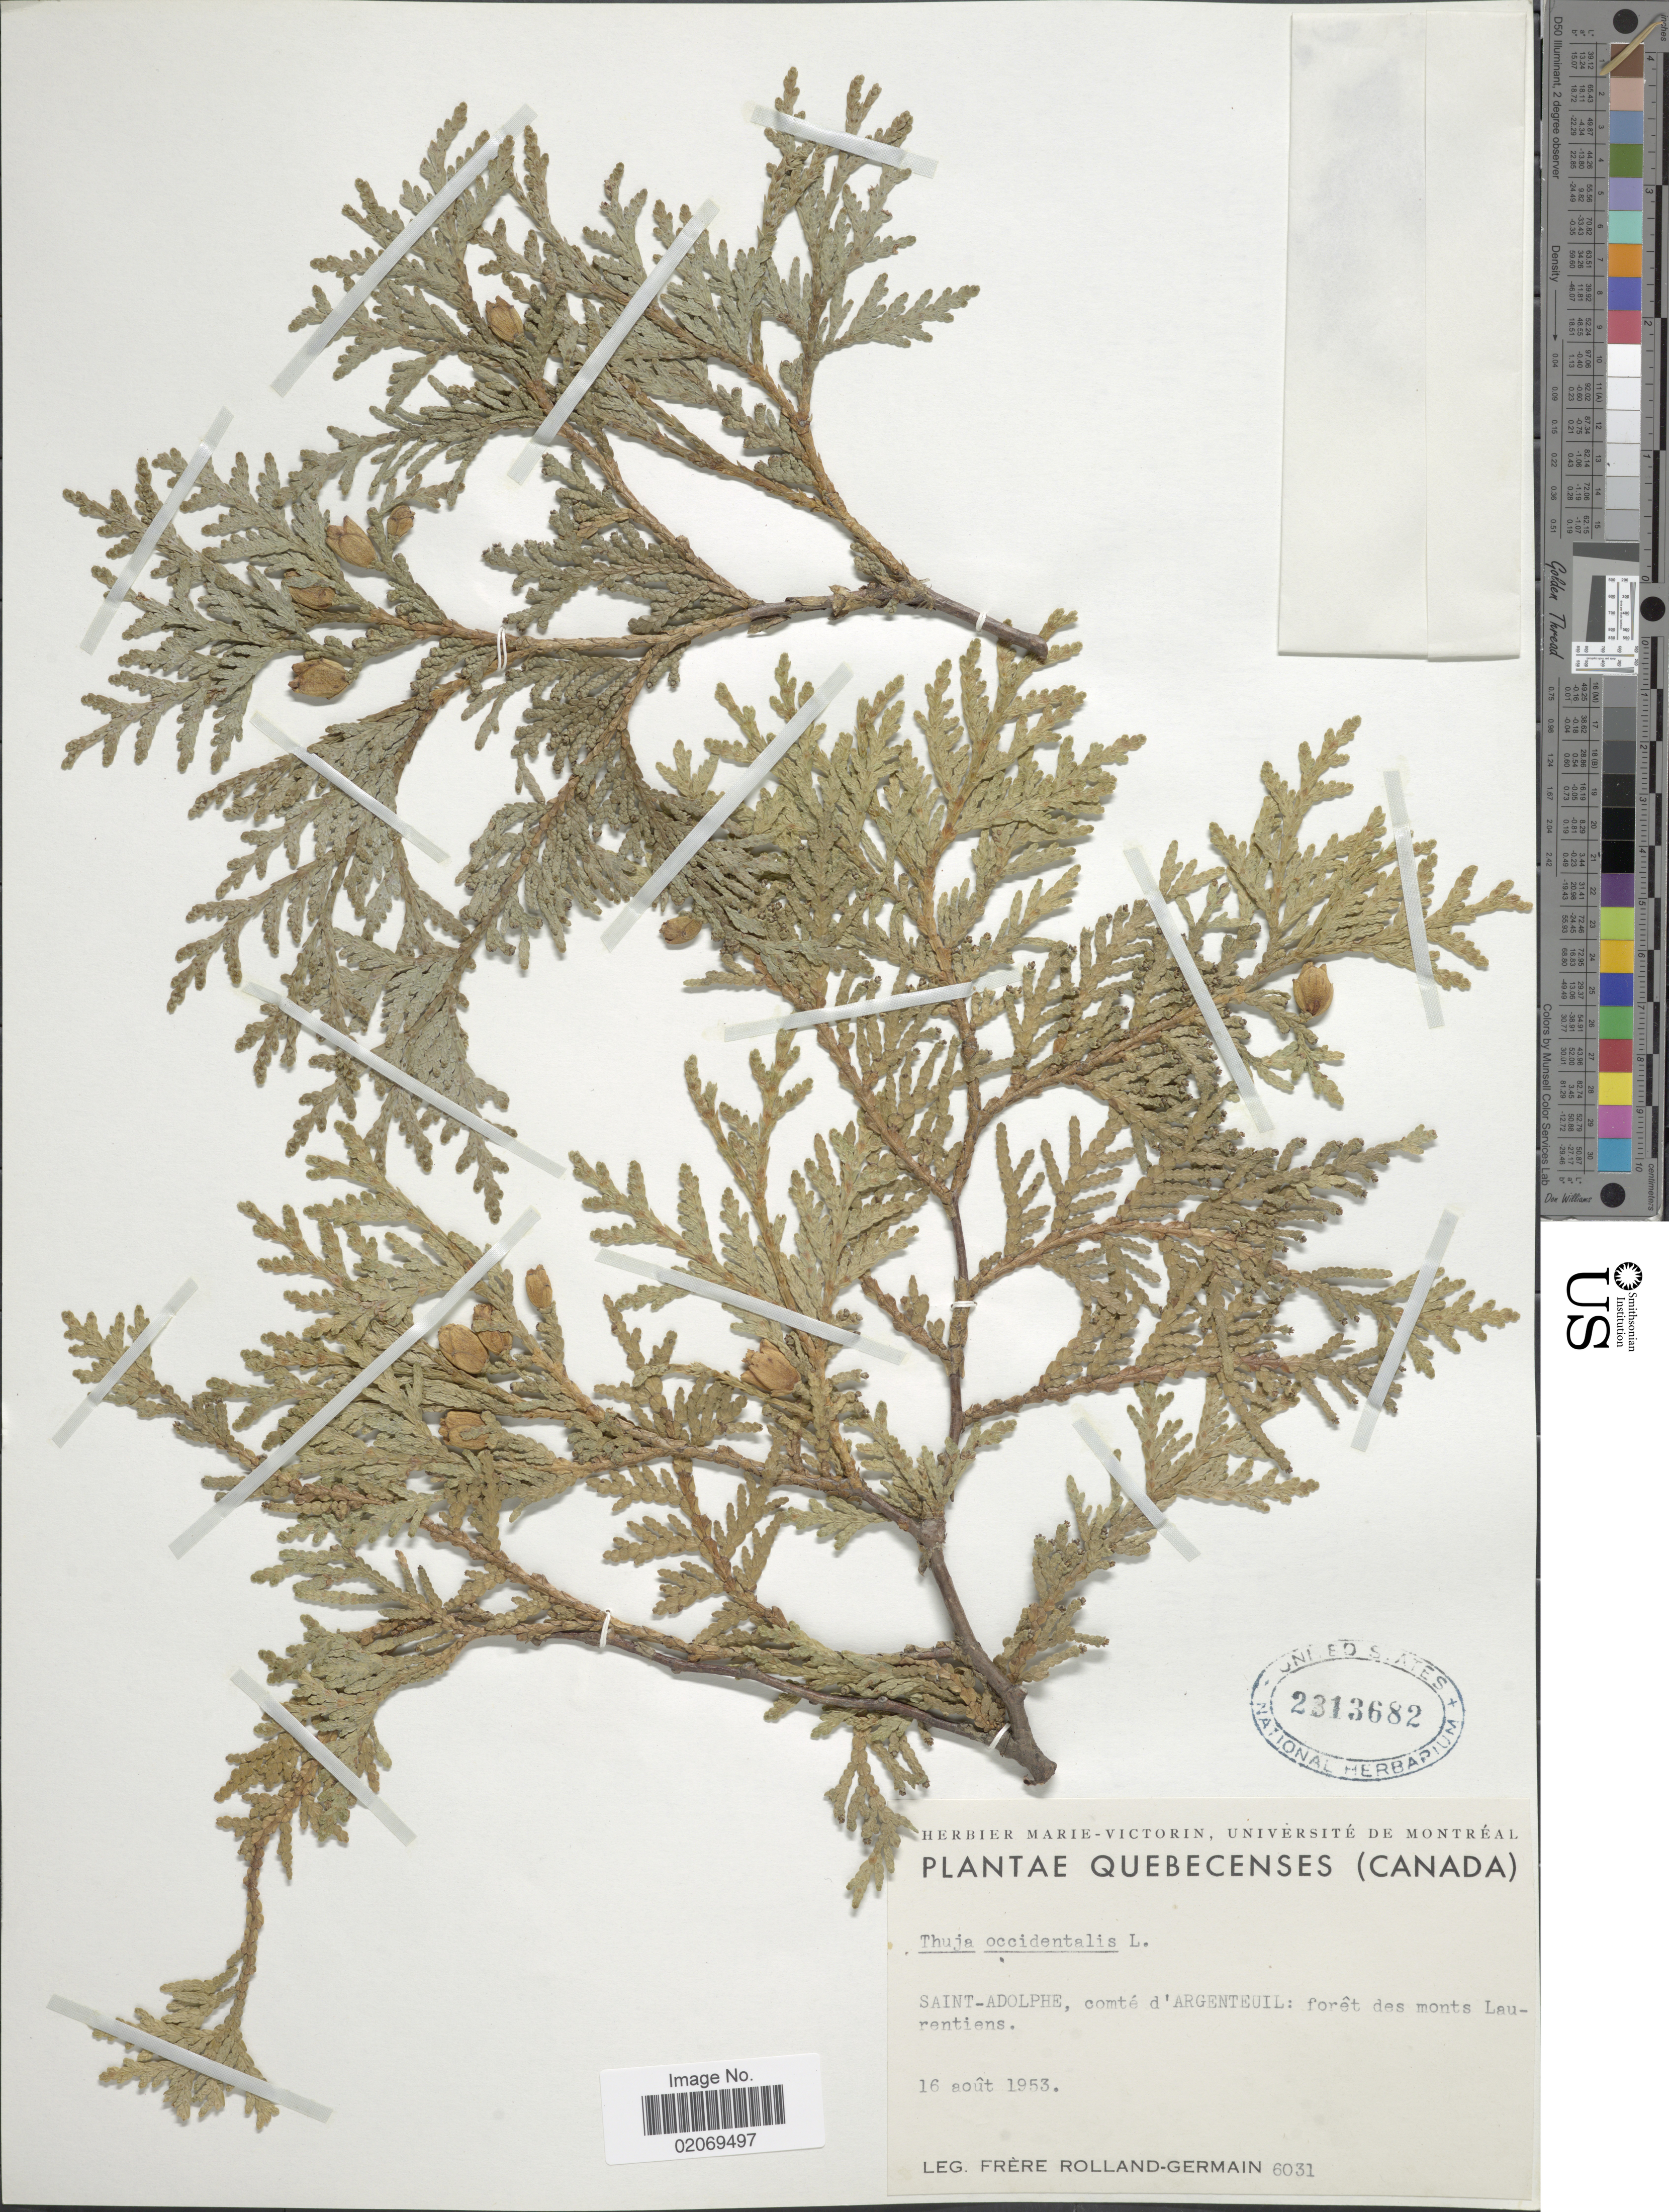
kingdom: Plantae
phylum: Tracheophyta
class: Pinopsida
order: Pinales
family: Cupressaceae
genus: Thuja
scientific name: Thuja occidentalis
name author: L.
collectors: Rolland-Germain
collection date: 1953-08-16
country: Canada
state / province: Quebec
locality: Saint-Adolphe, comté d'Argenteuil: forêt des monts Laurentiens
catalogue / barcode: US 2313682